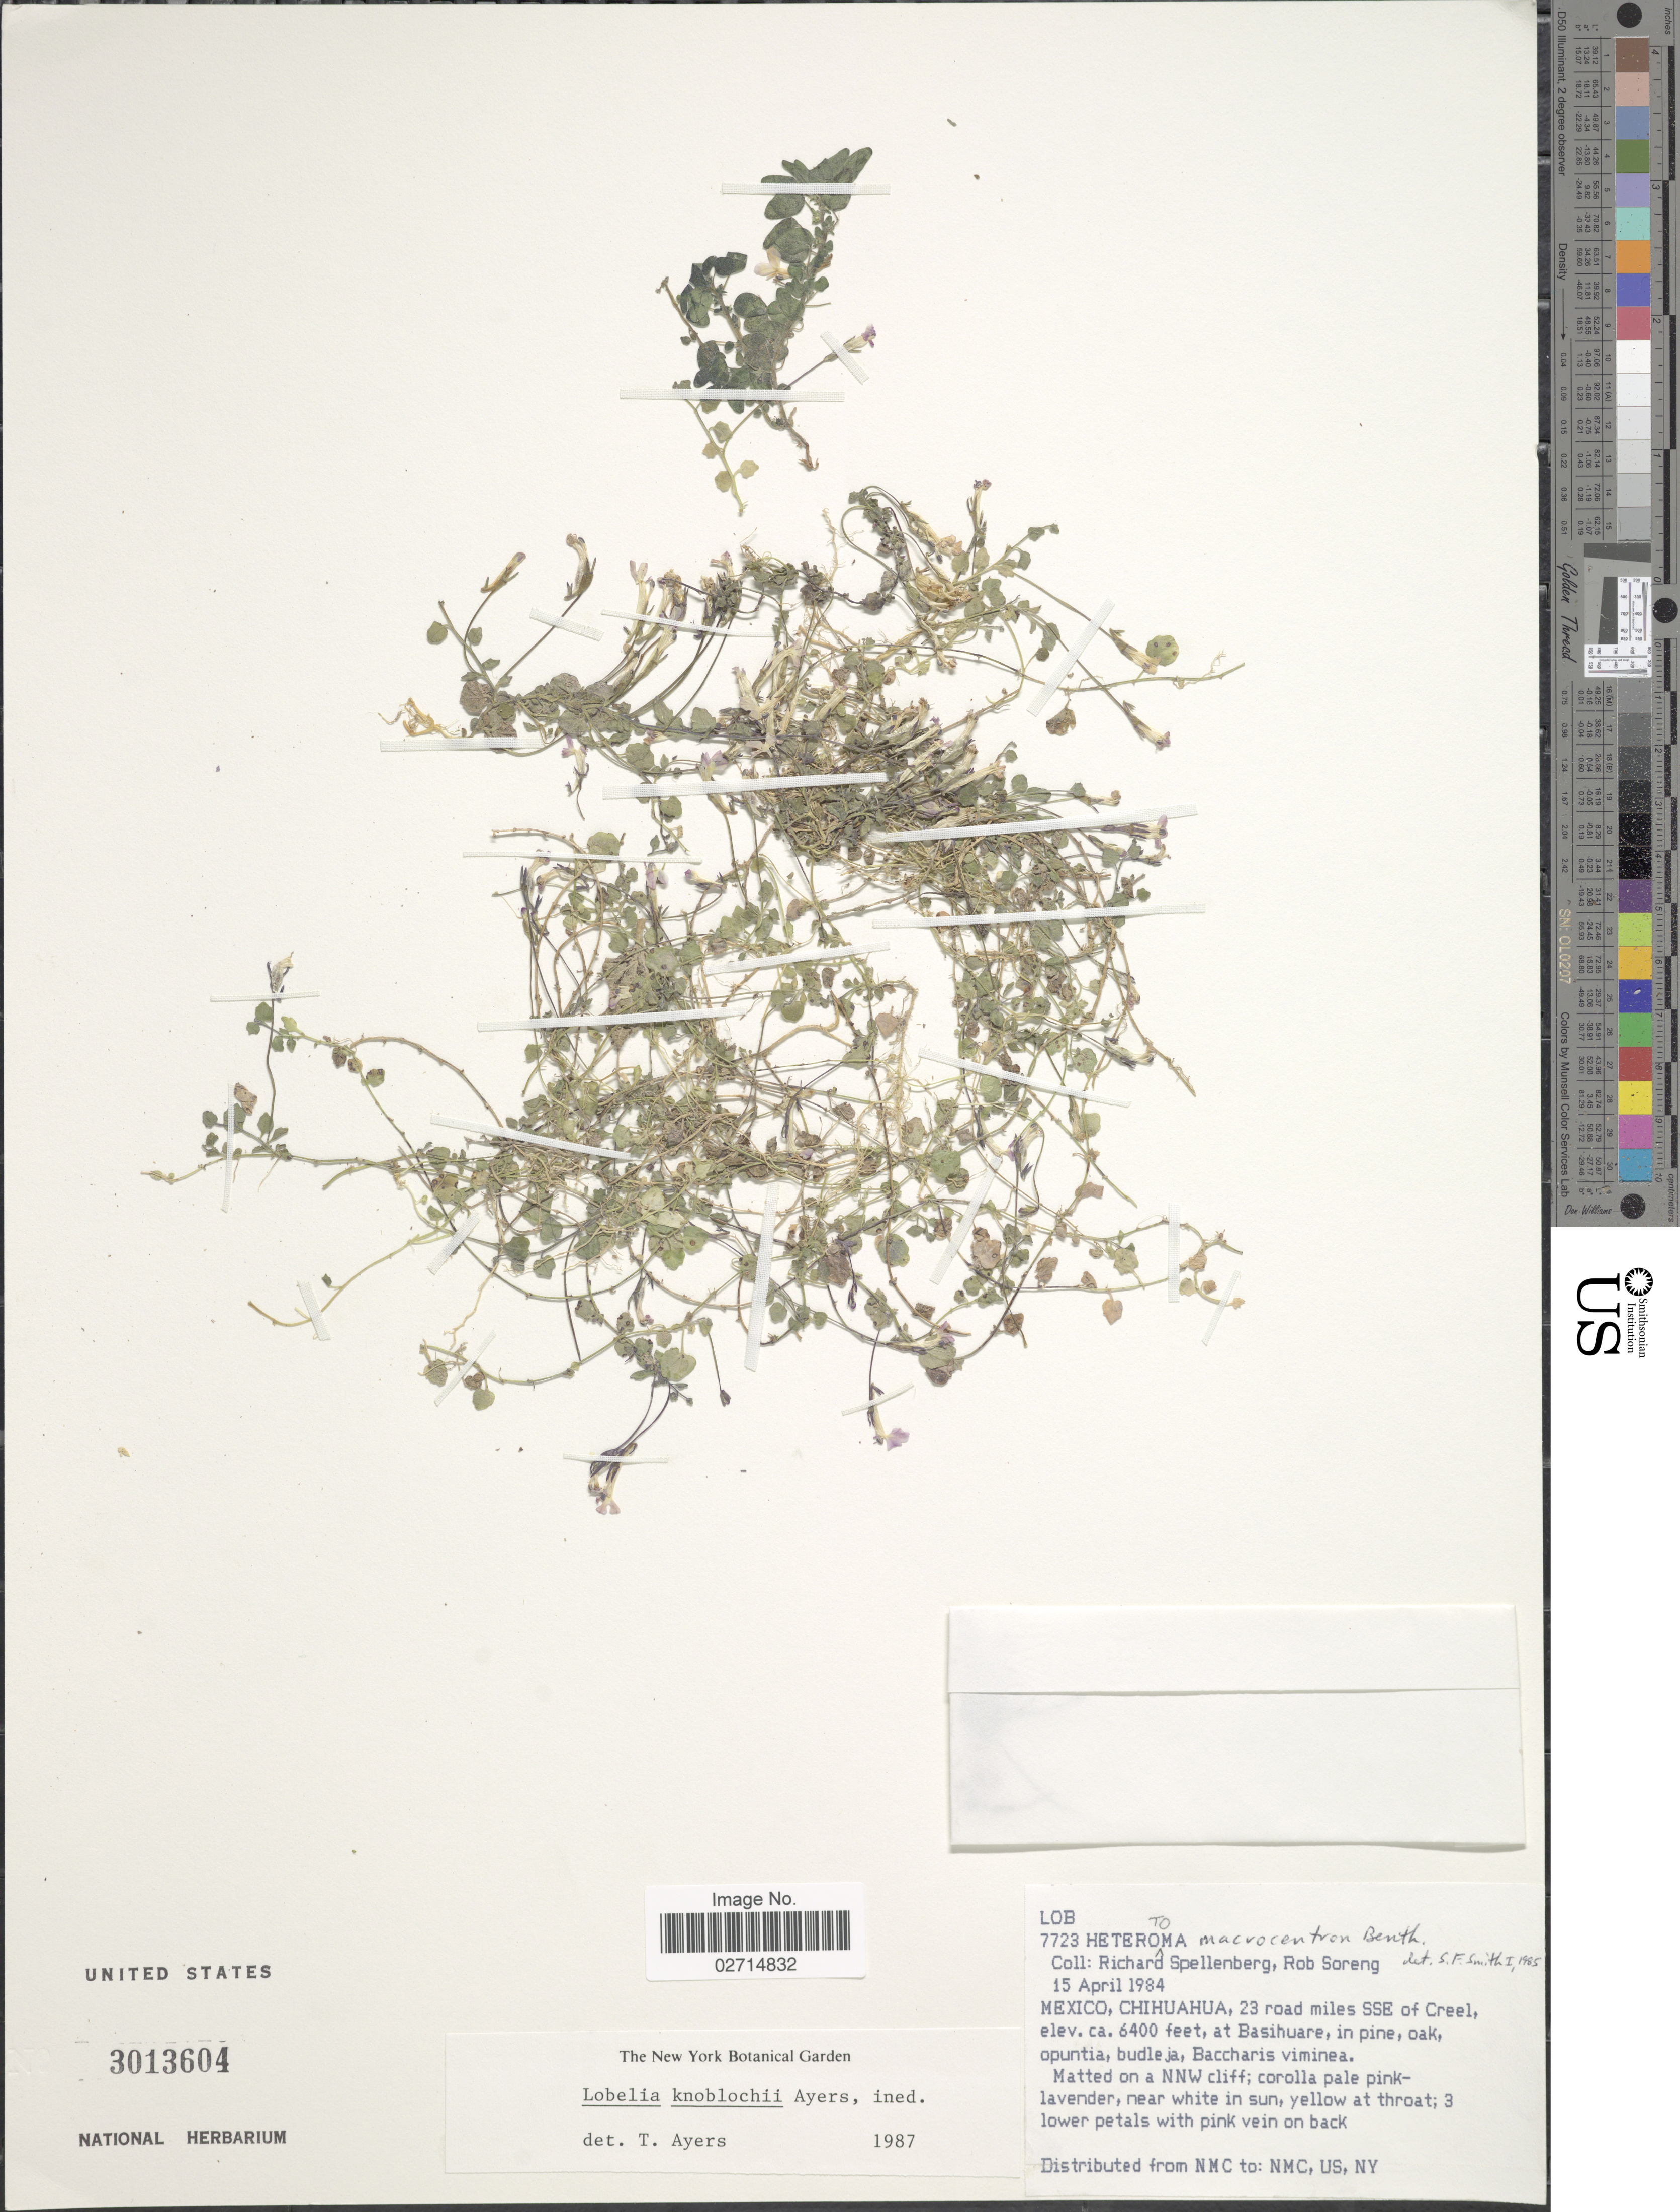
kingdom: Plantae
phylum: Tracheophyta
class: Magnoliopsida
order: Asterales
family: Campanulaceae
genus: Lobelia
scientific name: Lobelia knoblochii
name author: T.J. Ayers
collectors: R. Spellenberg & R. J. Soreng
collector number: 7723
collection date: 1984-04-15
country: Mexico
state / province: Chihuahua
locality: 23 road miles SSE of Creel.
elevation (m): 1951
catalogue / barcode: US 3013604